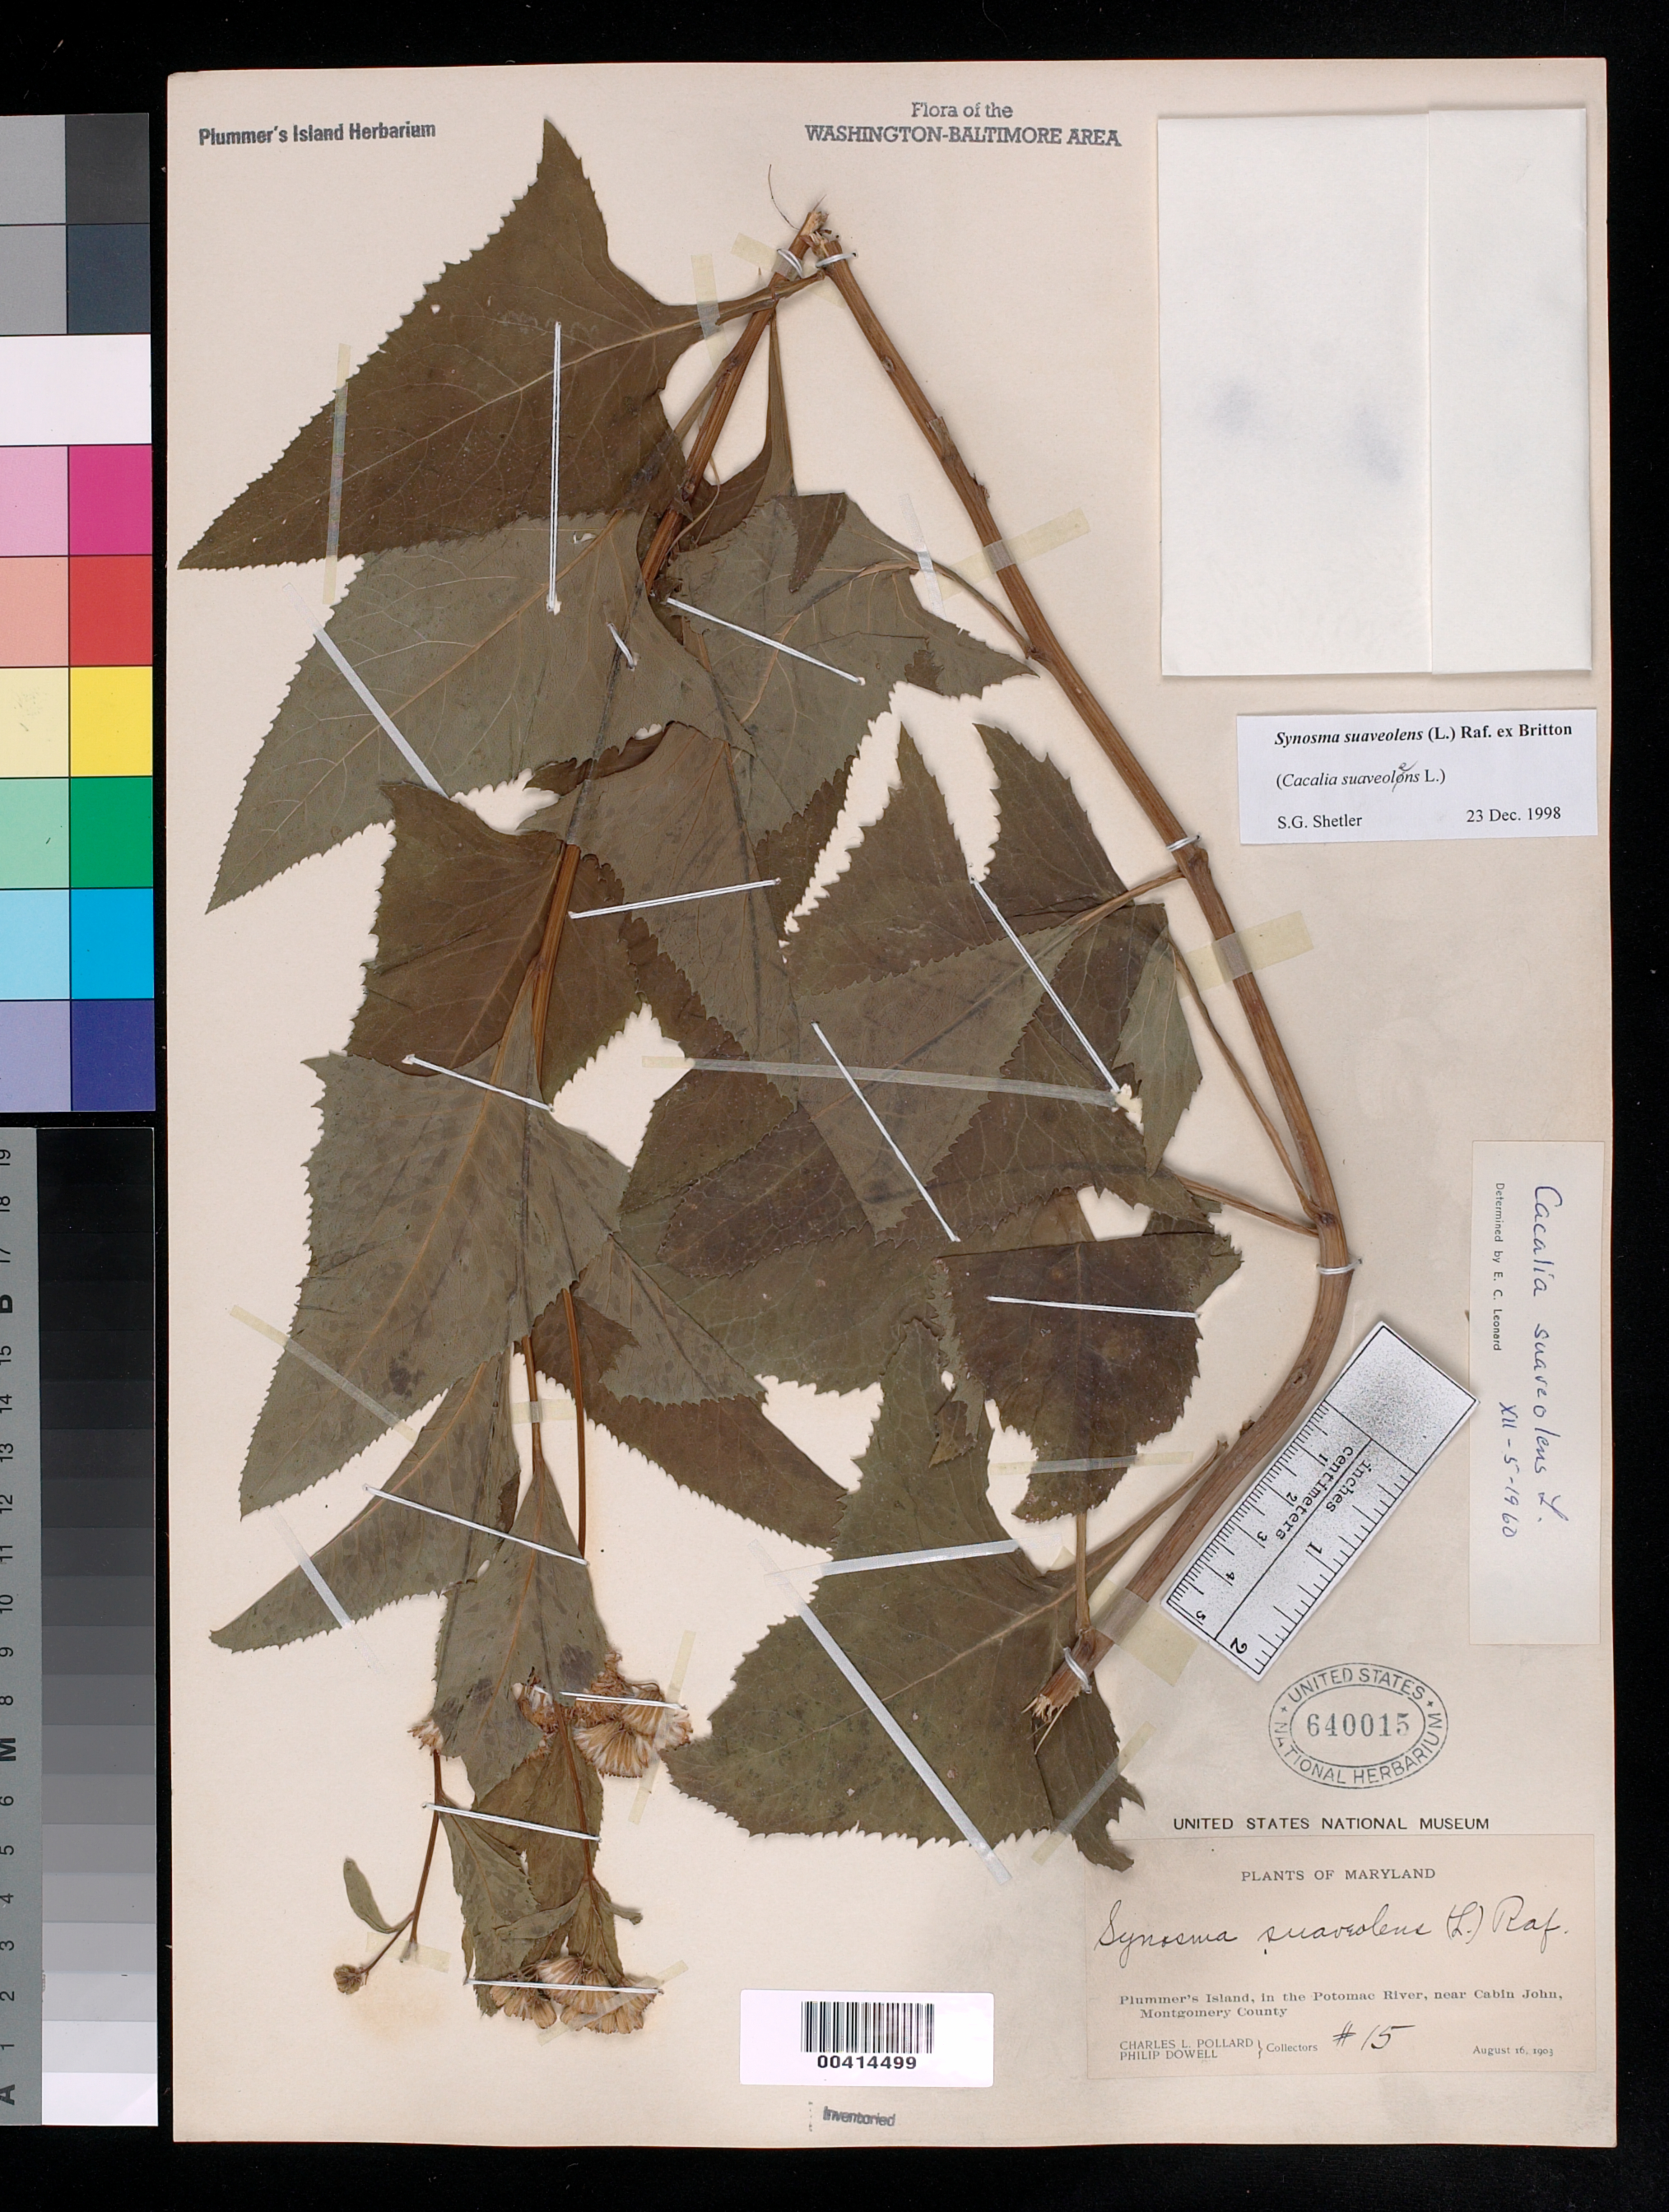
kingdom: Plantae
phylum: Tracheophyta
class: Magnoliopsida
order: Asterales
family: Asteraceae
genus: Hasteola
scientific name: Hasteola suaveolens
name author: (L.) Pojark.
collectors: C. L. Pollard & P. Dowell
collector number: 15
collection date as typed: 16 Aug 1903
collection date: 1903-08-16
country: United States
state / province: Maryland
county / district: Montgomery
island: Plummers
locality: Plummers Island C. & O. Canal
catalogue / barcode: US 640015